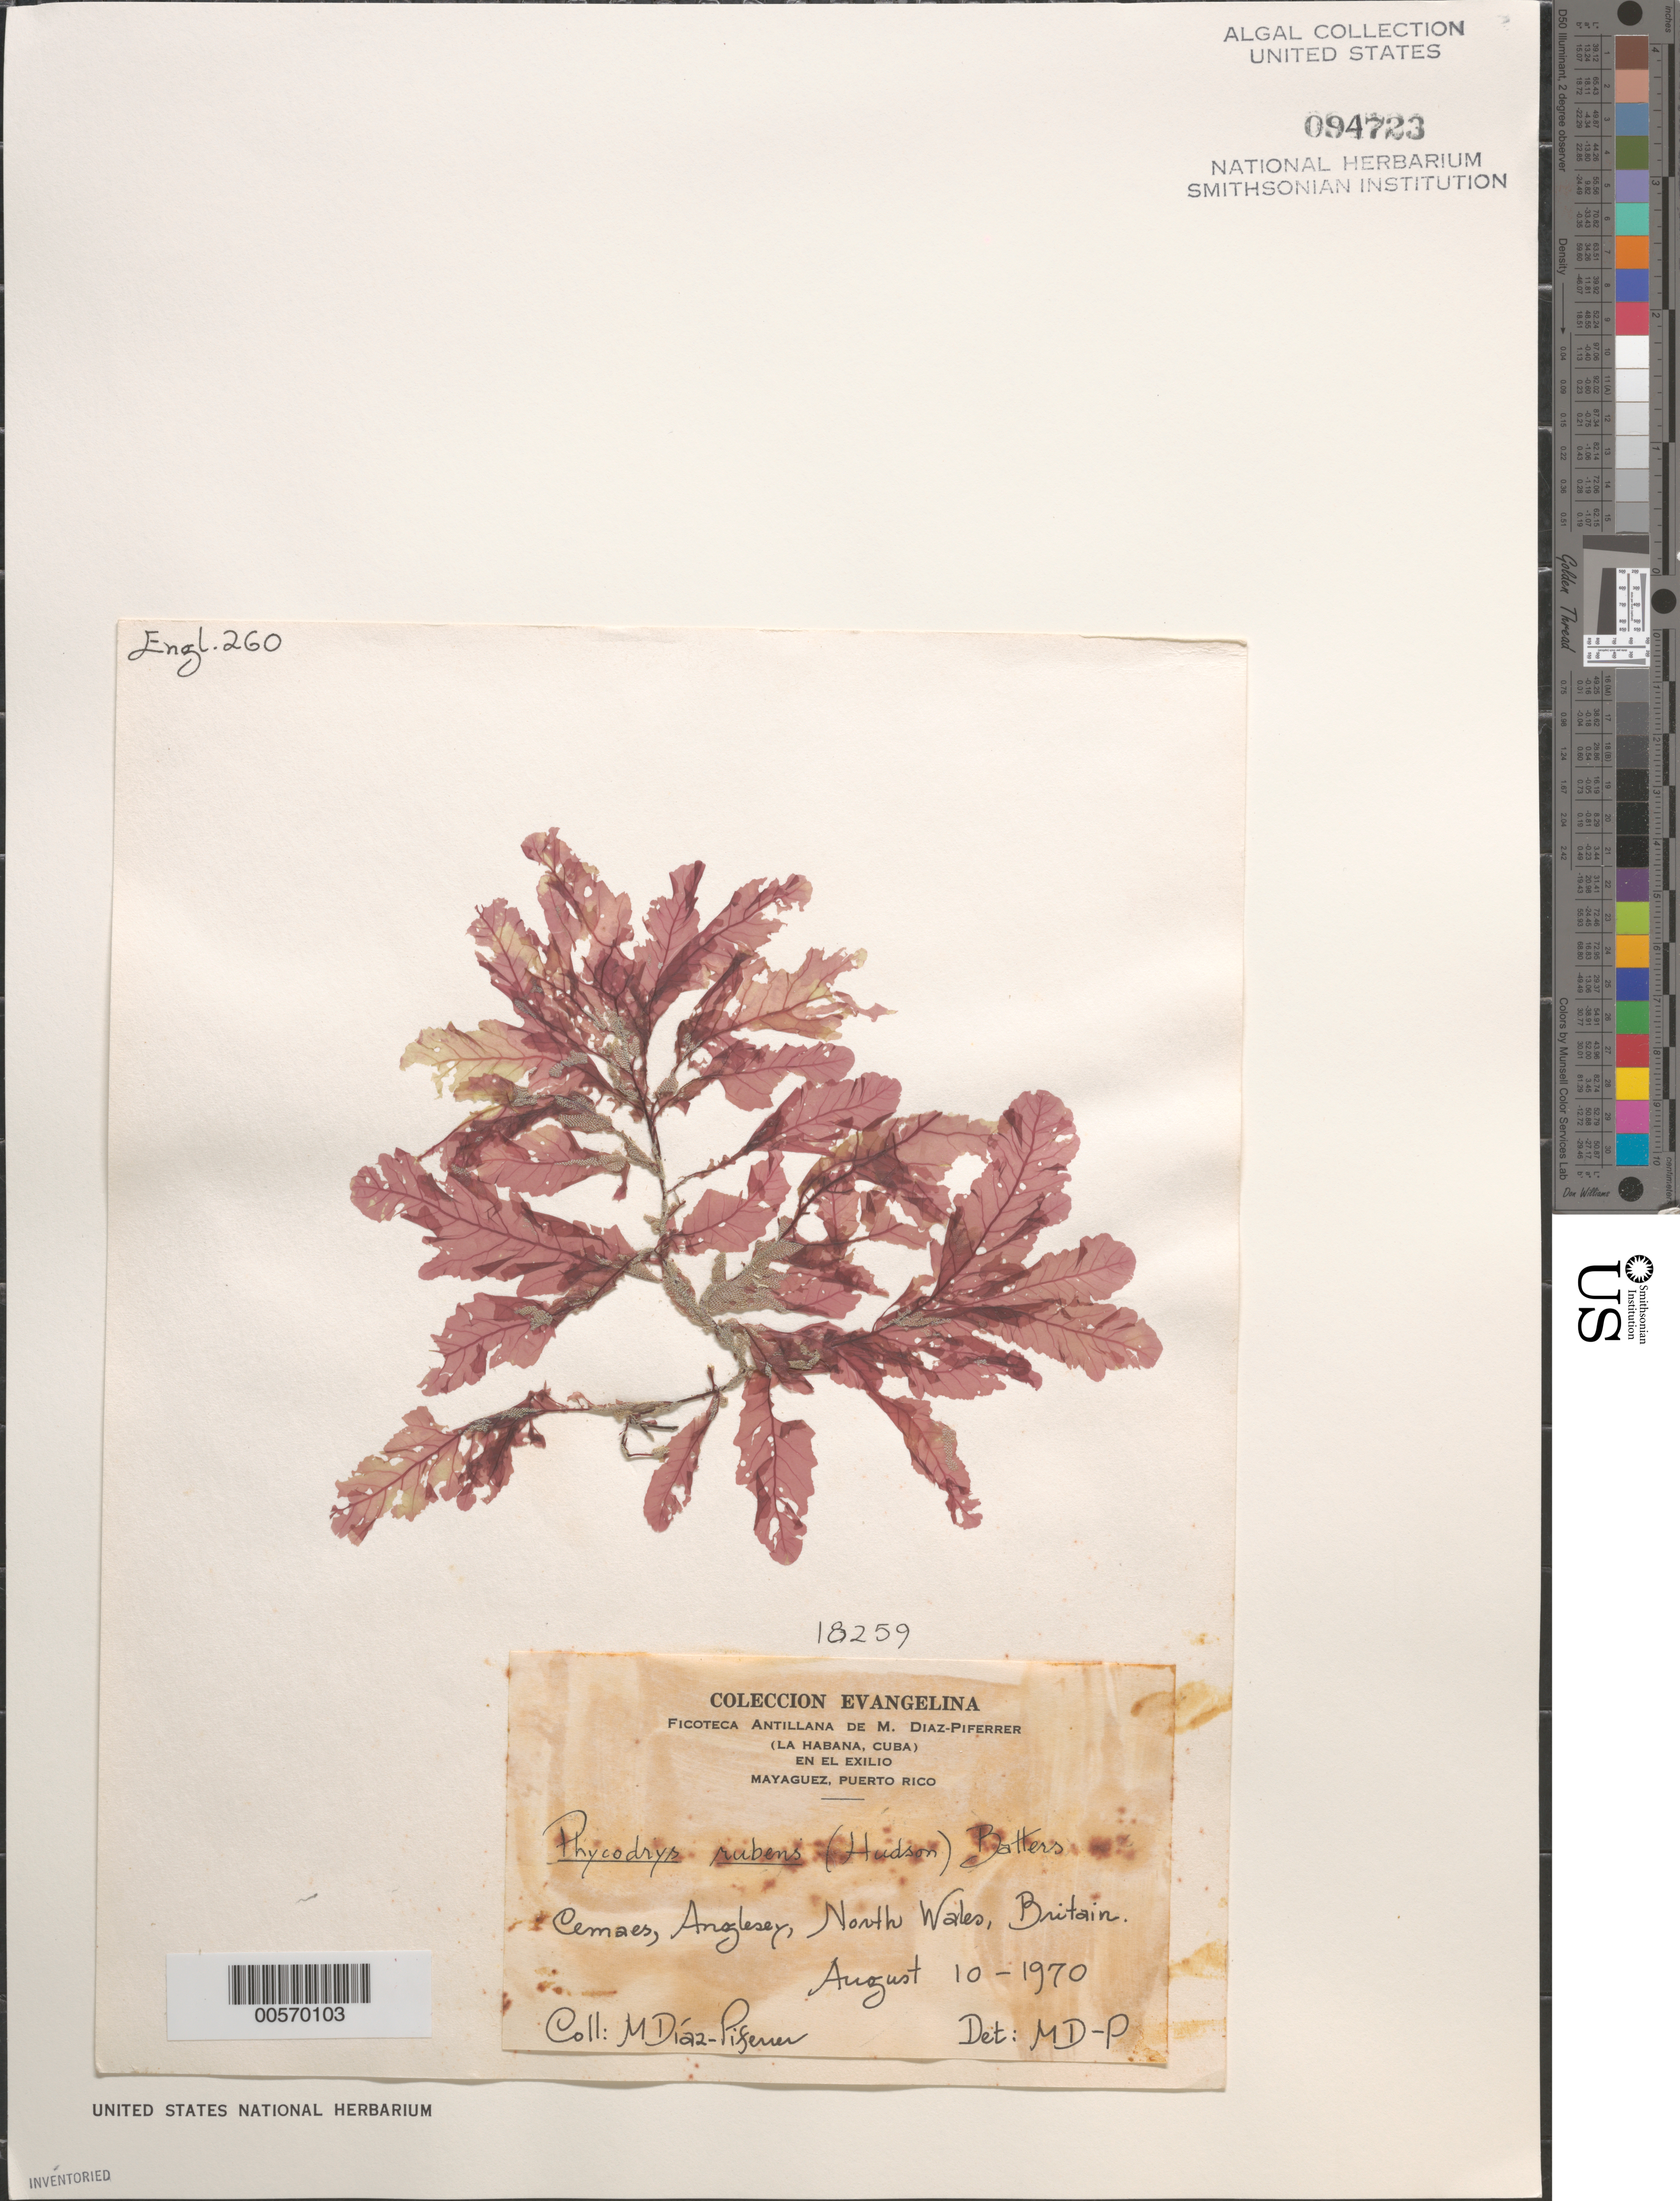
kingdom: Plantae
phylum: Rhodophyta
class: Florideophyceae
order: Ceramiales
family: Delesseriaceae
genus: Phycodrys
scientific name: Phycodrys rubens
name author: (L.) Batters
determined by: Diaz-Piferrer, M.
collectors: M. Diaz-Piferrer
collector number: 18259 & ENGL. 260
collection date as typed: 10 Aug 1970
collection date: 1970-08-10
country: United Kingdom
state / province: Wales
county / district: Gwynedd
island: Anglesey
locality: Cemaes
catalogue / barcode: US 94723